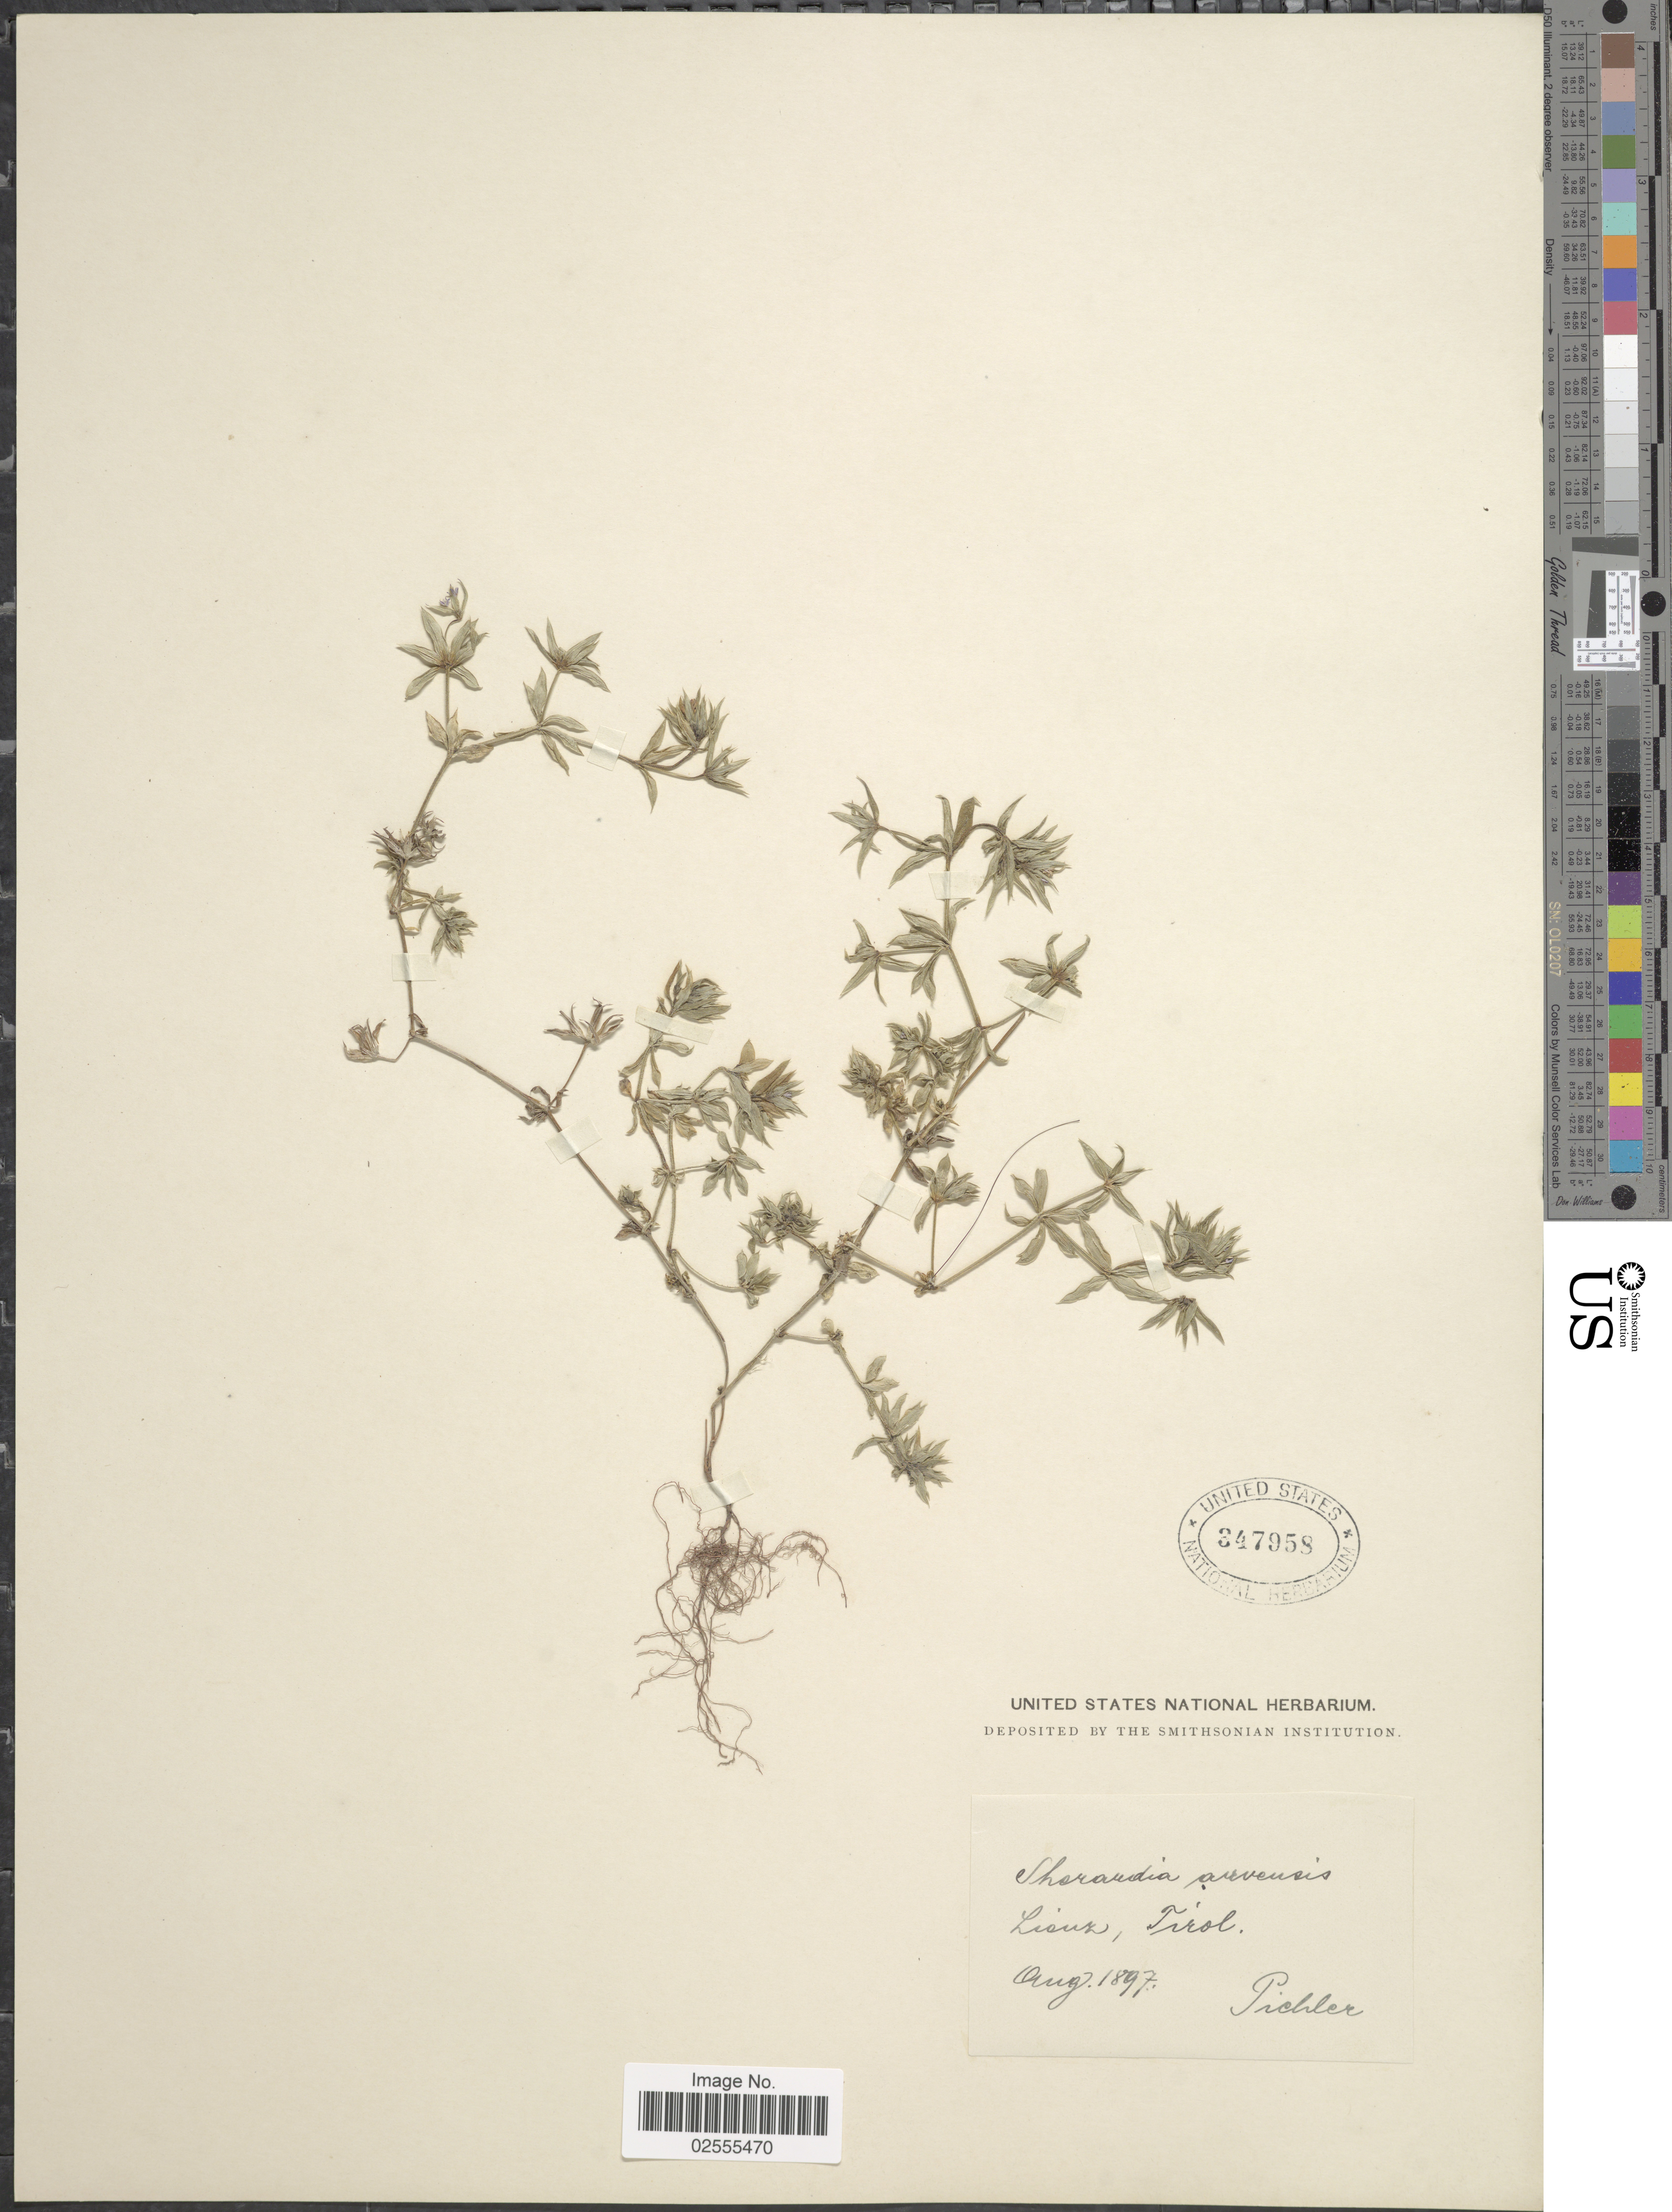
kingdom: Plantae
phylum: Tracheophyta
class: Magnoliopsida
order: Gentianales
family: Rubiaceae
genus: Sherardia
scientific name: Sherardia arvensis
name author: L.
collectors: Pichler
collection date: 1897-08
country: Austria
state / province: Tirol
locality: Lienz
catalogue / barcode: US 347958